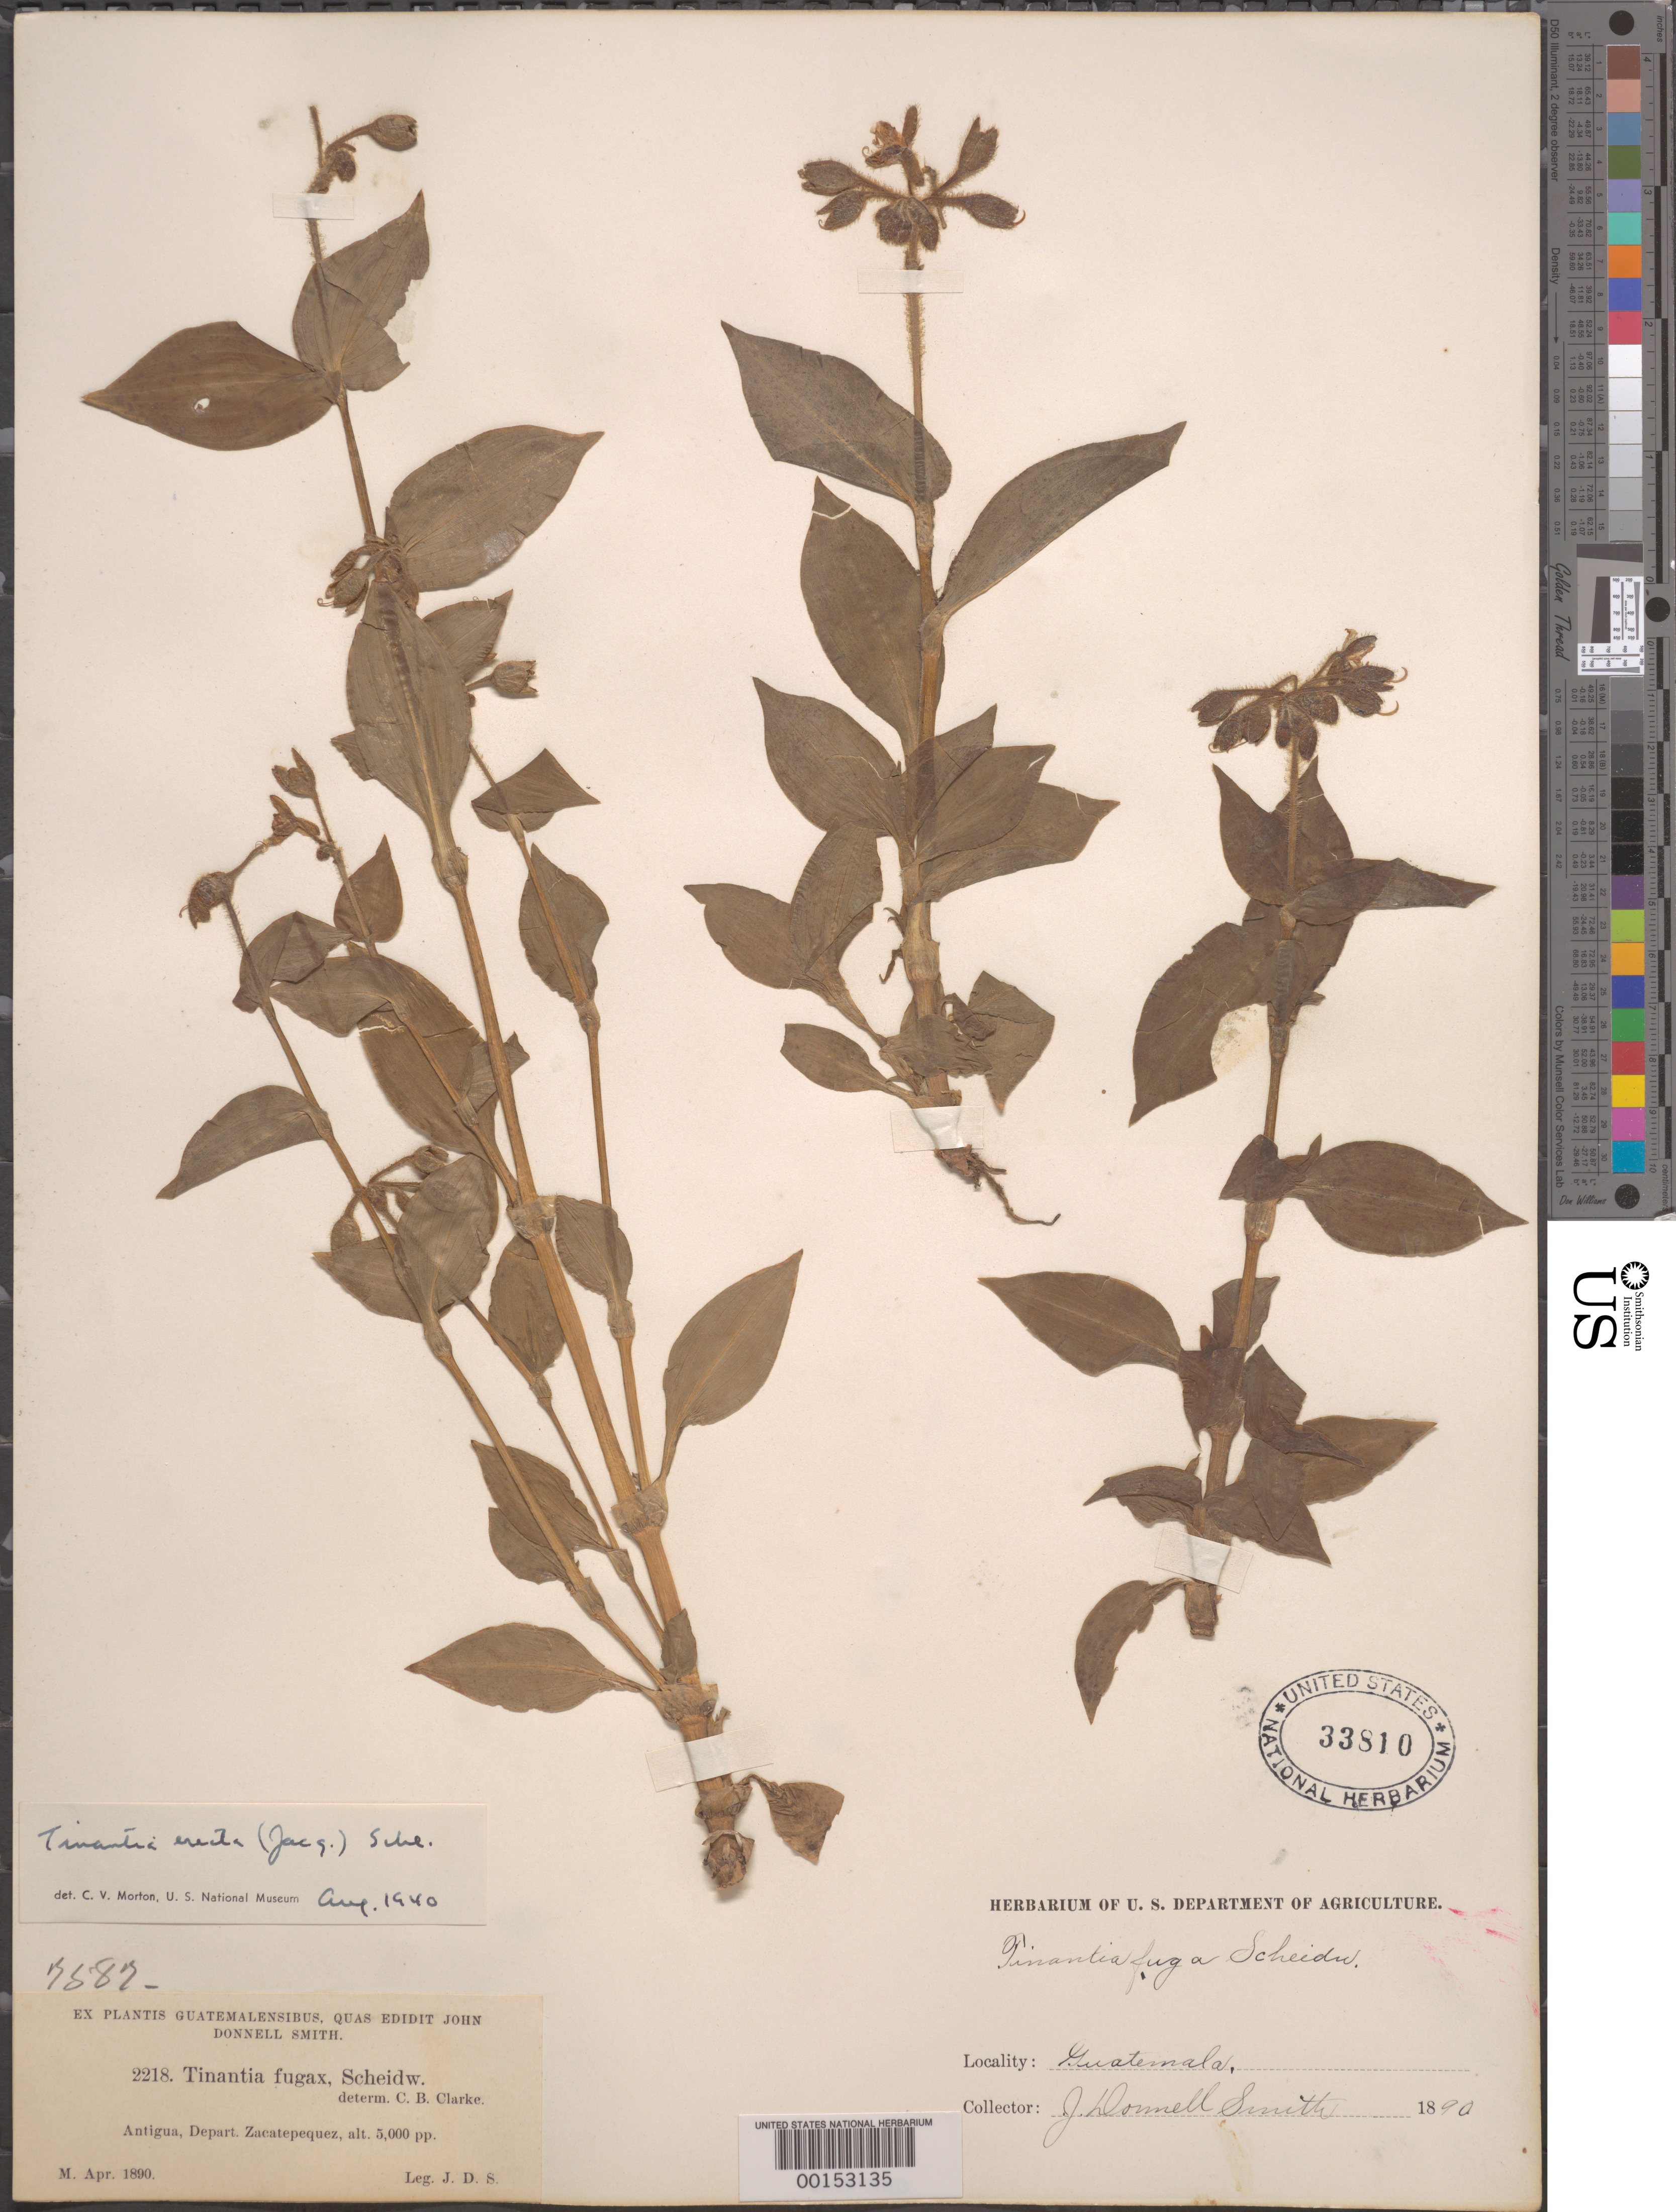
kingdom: Plantae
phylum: Tracheophyta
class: Liliopsida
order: Commelinales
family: Commelinaceae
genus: Tinantia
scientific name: Tinantia erecta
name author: (Jacq.) Fenzl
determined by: Morton, C. V.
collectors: J. Donnell Smith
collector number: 2218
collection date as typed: Apr 1890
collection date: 1890-04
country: Guatemala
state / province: Sacatepéquez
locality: Antigua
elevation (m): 5000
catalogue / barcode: US 33810